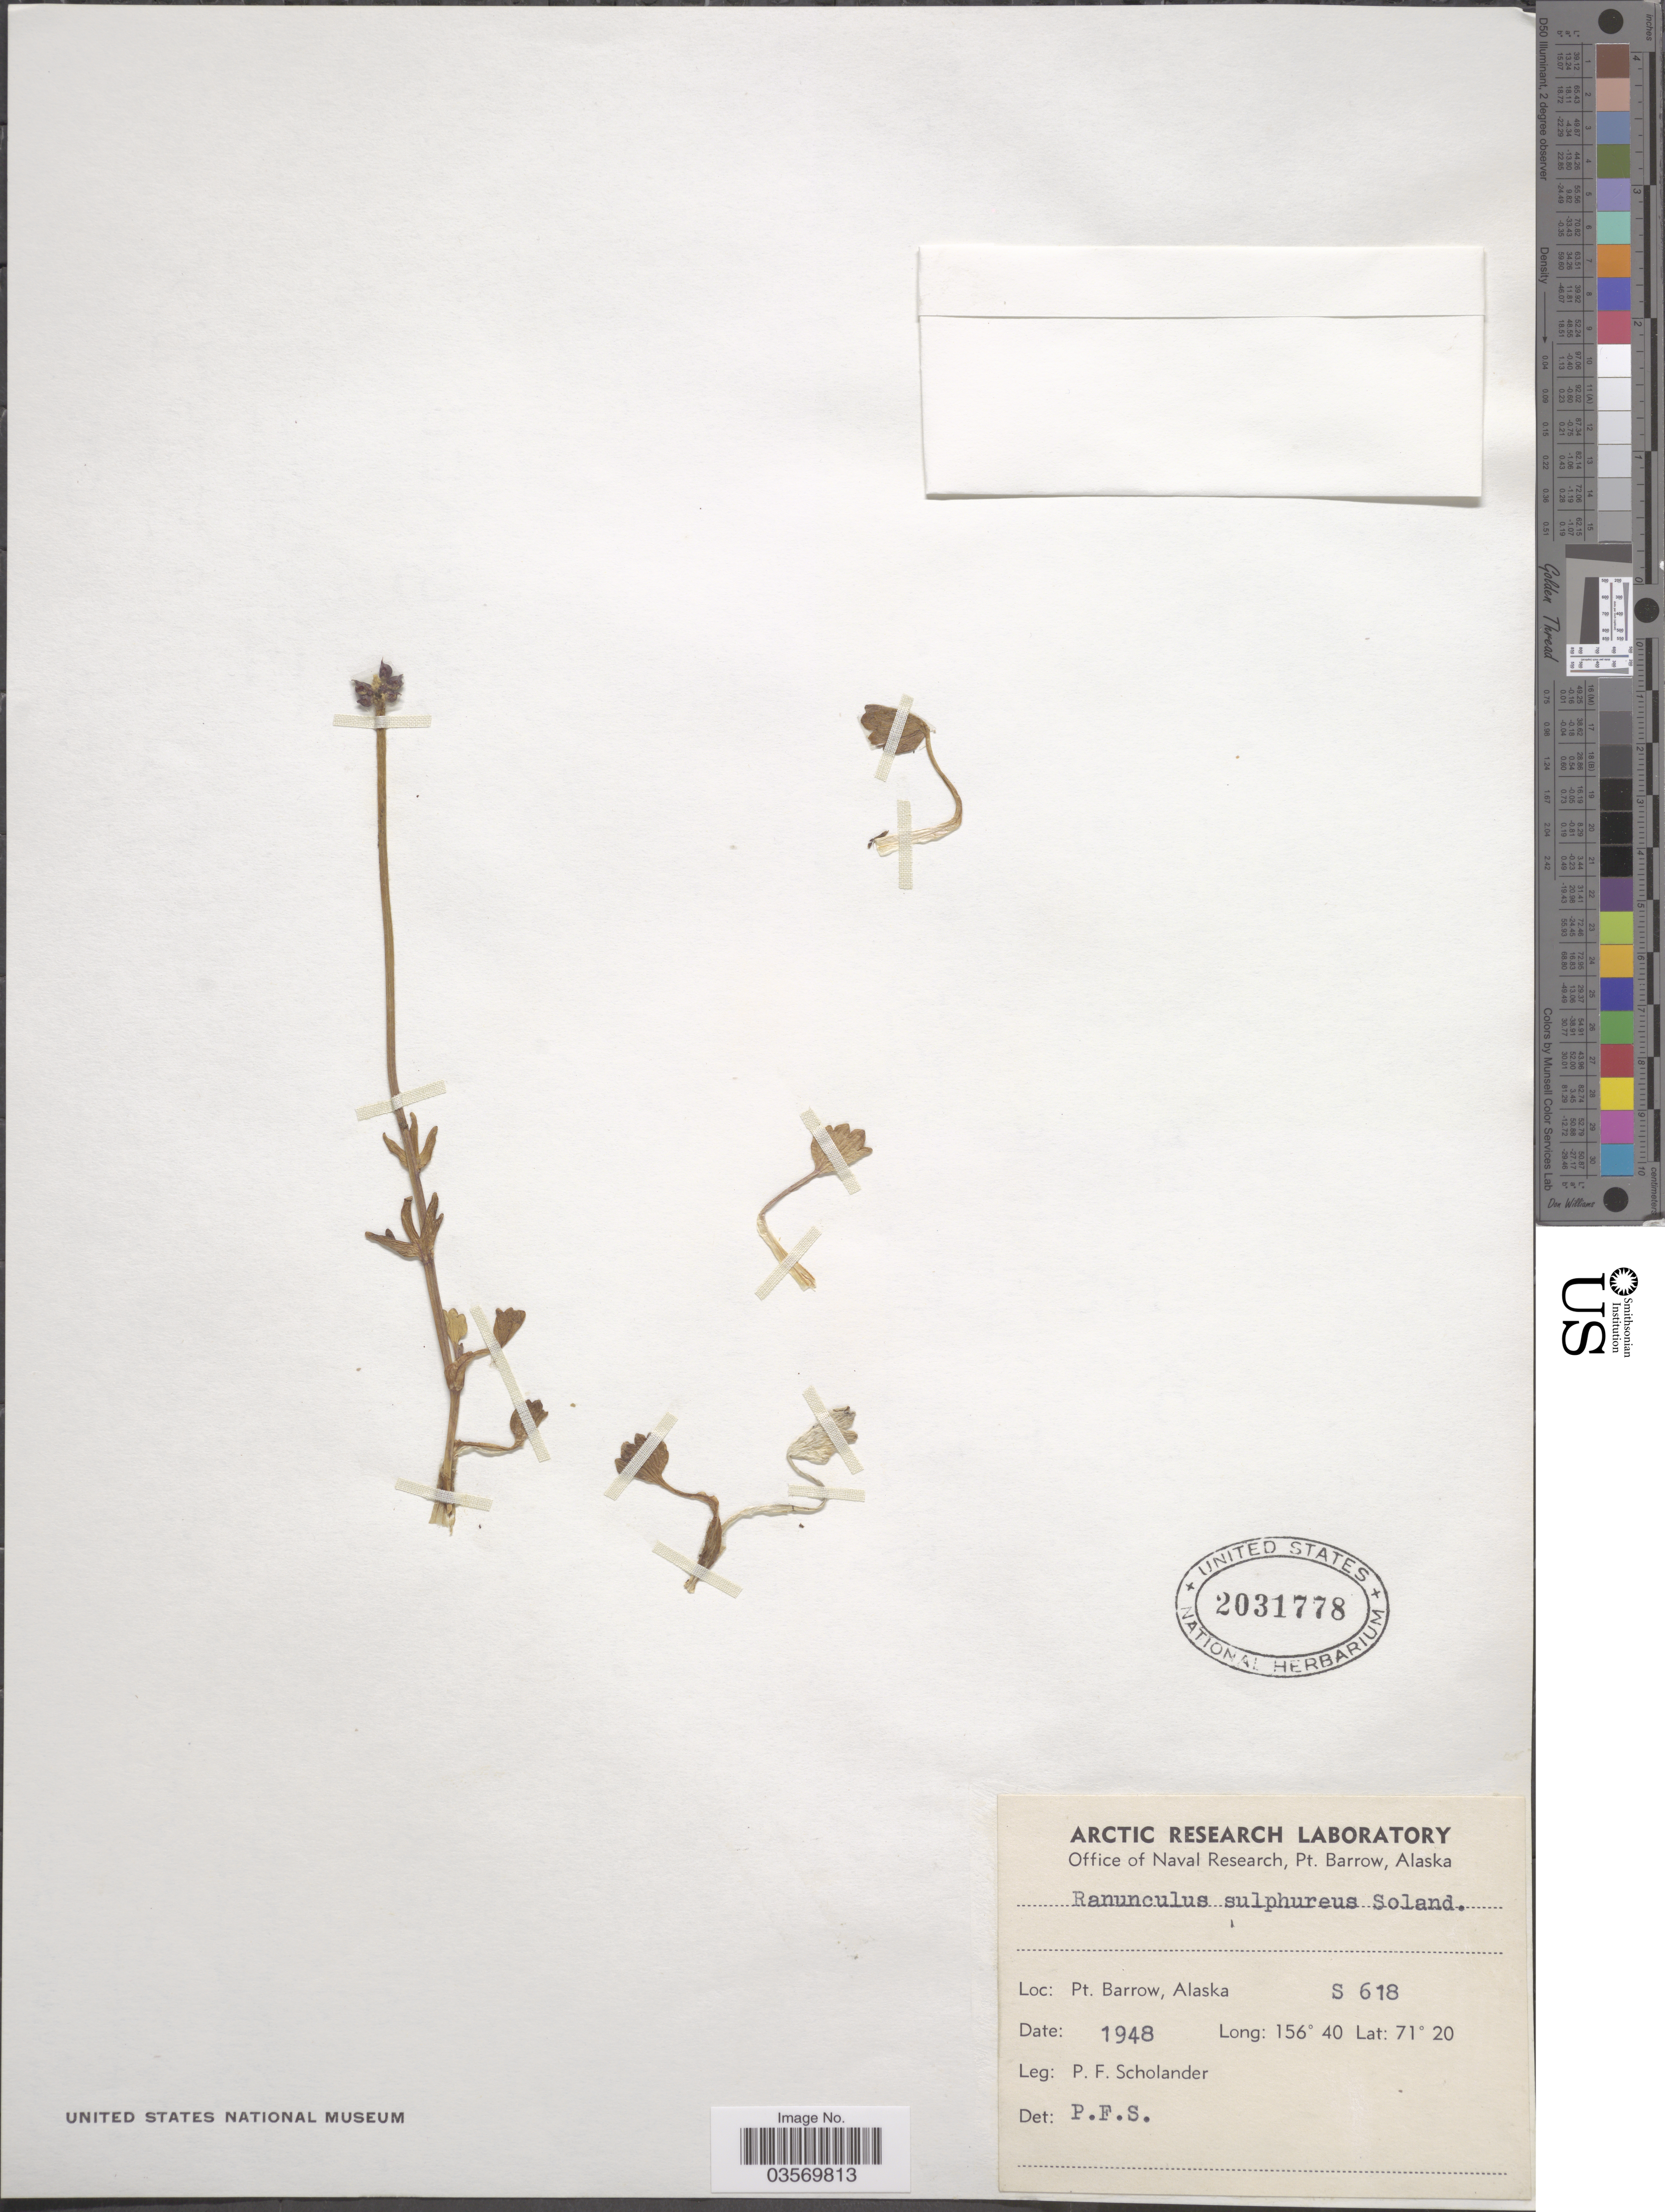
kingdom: Plantae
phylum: Tracheophyta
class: Magnoliopsida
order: Ranunculales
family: Ranunculaceae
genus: Ranunculus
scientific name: Ranunculus sulphureus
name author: Sol.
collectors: P. Scholander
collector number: S618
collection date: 1948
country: United States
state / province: Alaska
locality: Pt. Barrow.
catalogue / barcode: US 2031778